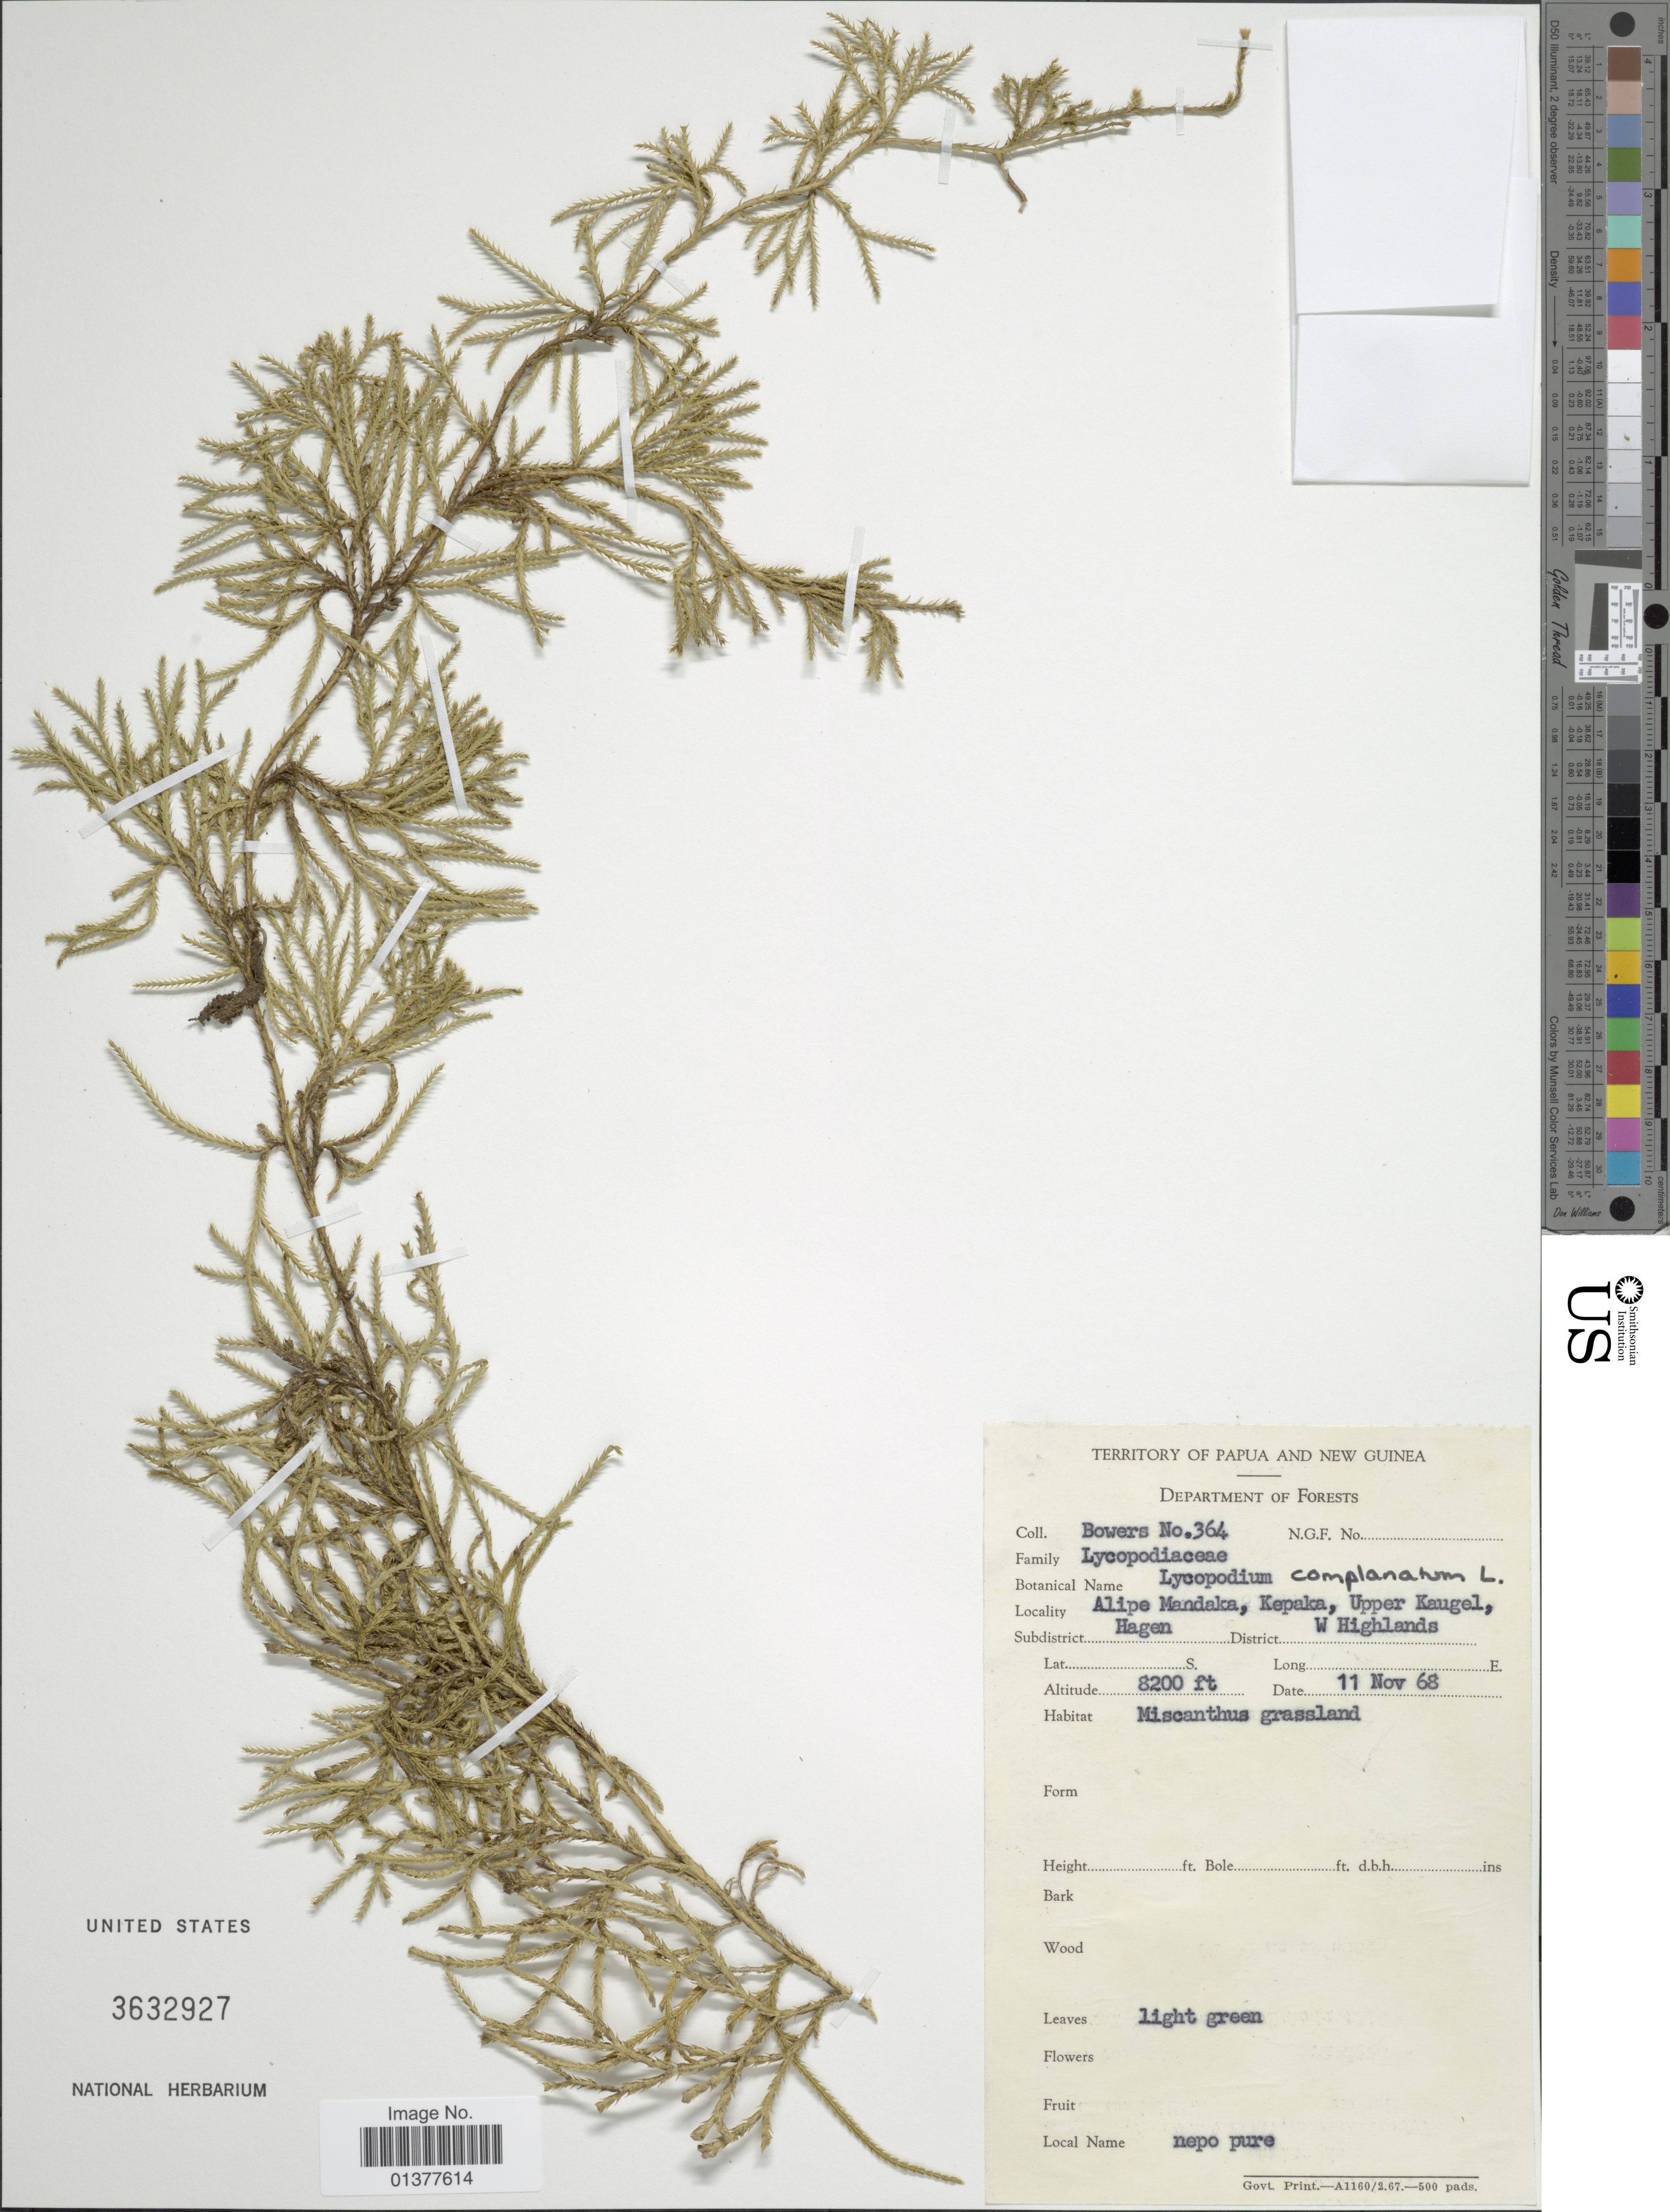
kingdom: Plantae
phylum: Tracheophyta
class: Lycopodiopsida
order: Lycopodiales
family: Lycopodiaceae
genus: Diphasiastrum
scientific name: Diphasiastrum complanatum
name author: (L.) Holub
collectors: -. Bowers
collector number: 364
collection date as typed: Transcribed d/m/y: 11/11/68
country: Papua New Guinea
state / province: Western Highlands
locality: Alipe Mandaka, Kepaka, Upper Kaugel, W Highlands, subdistrict Hagen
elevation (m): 2499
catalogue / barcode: US 3632927